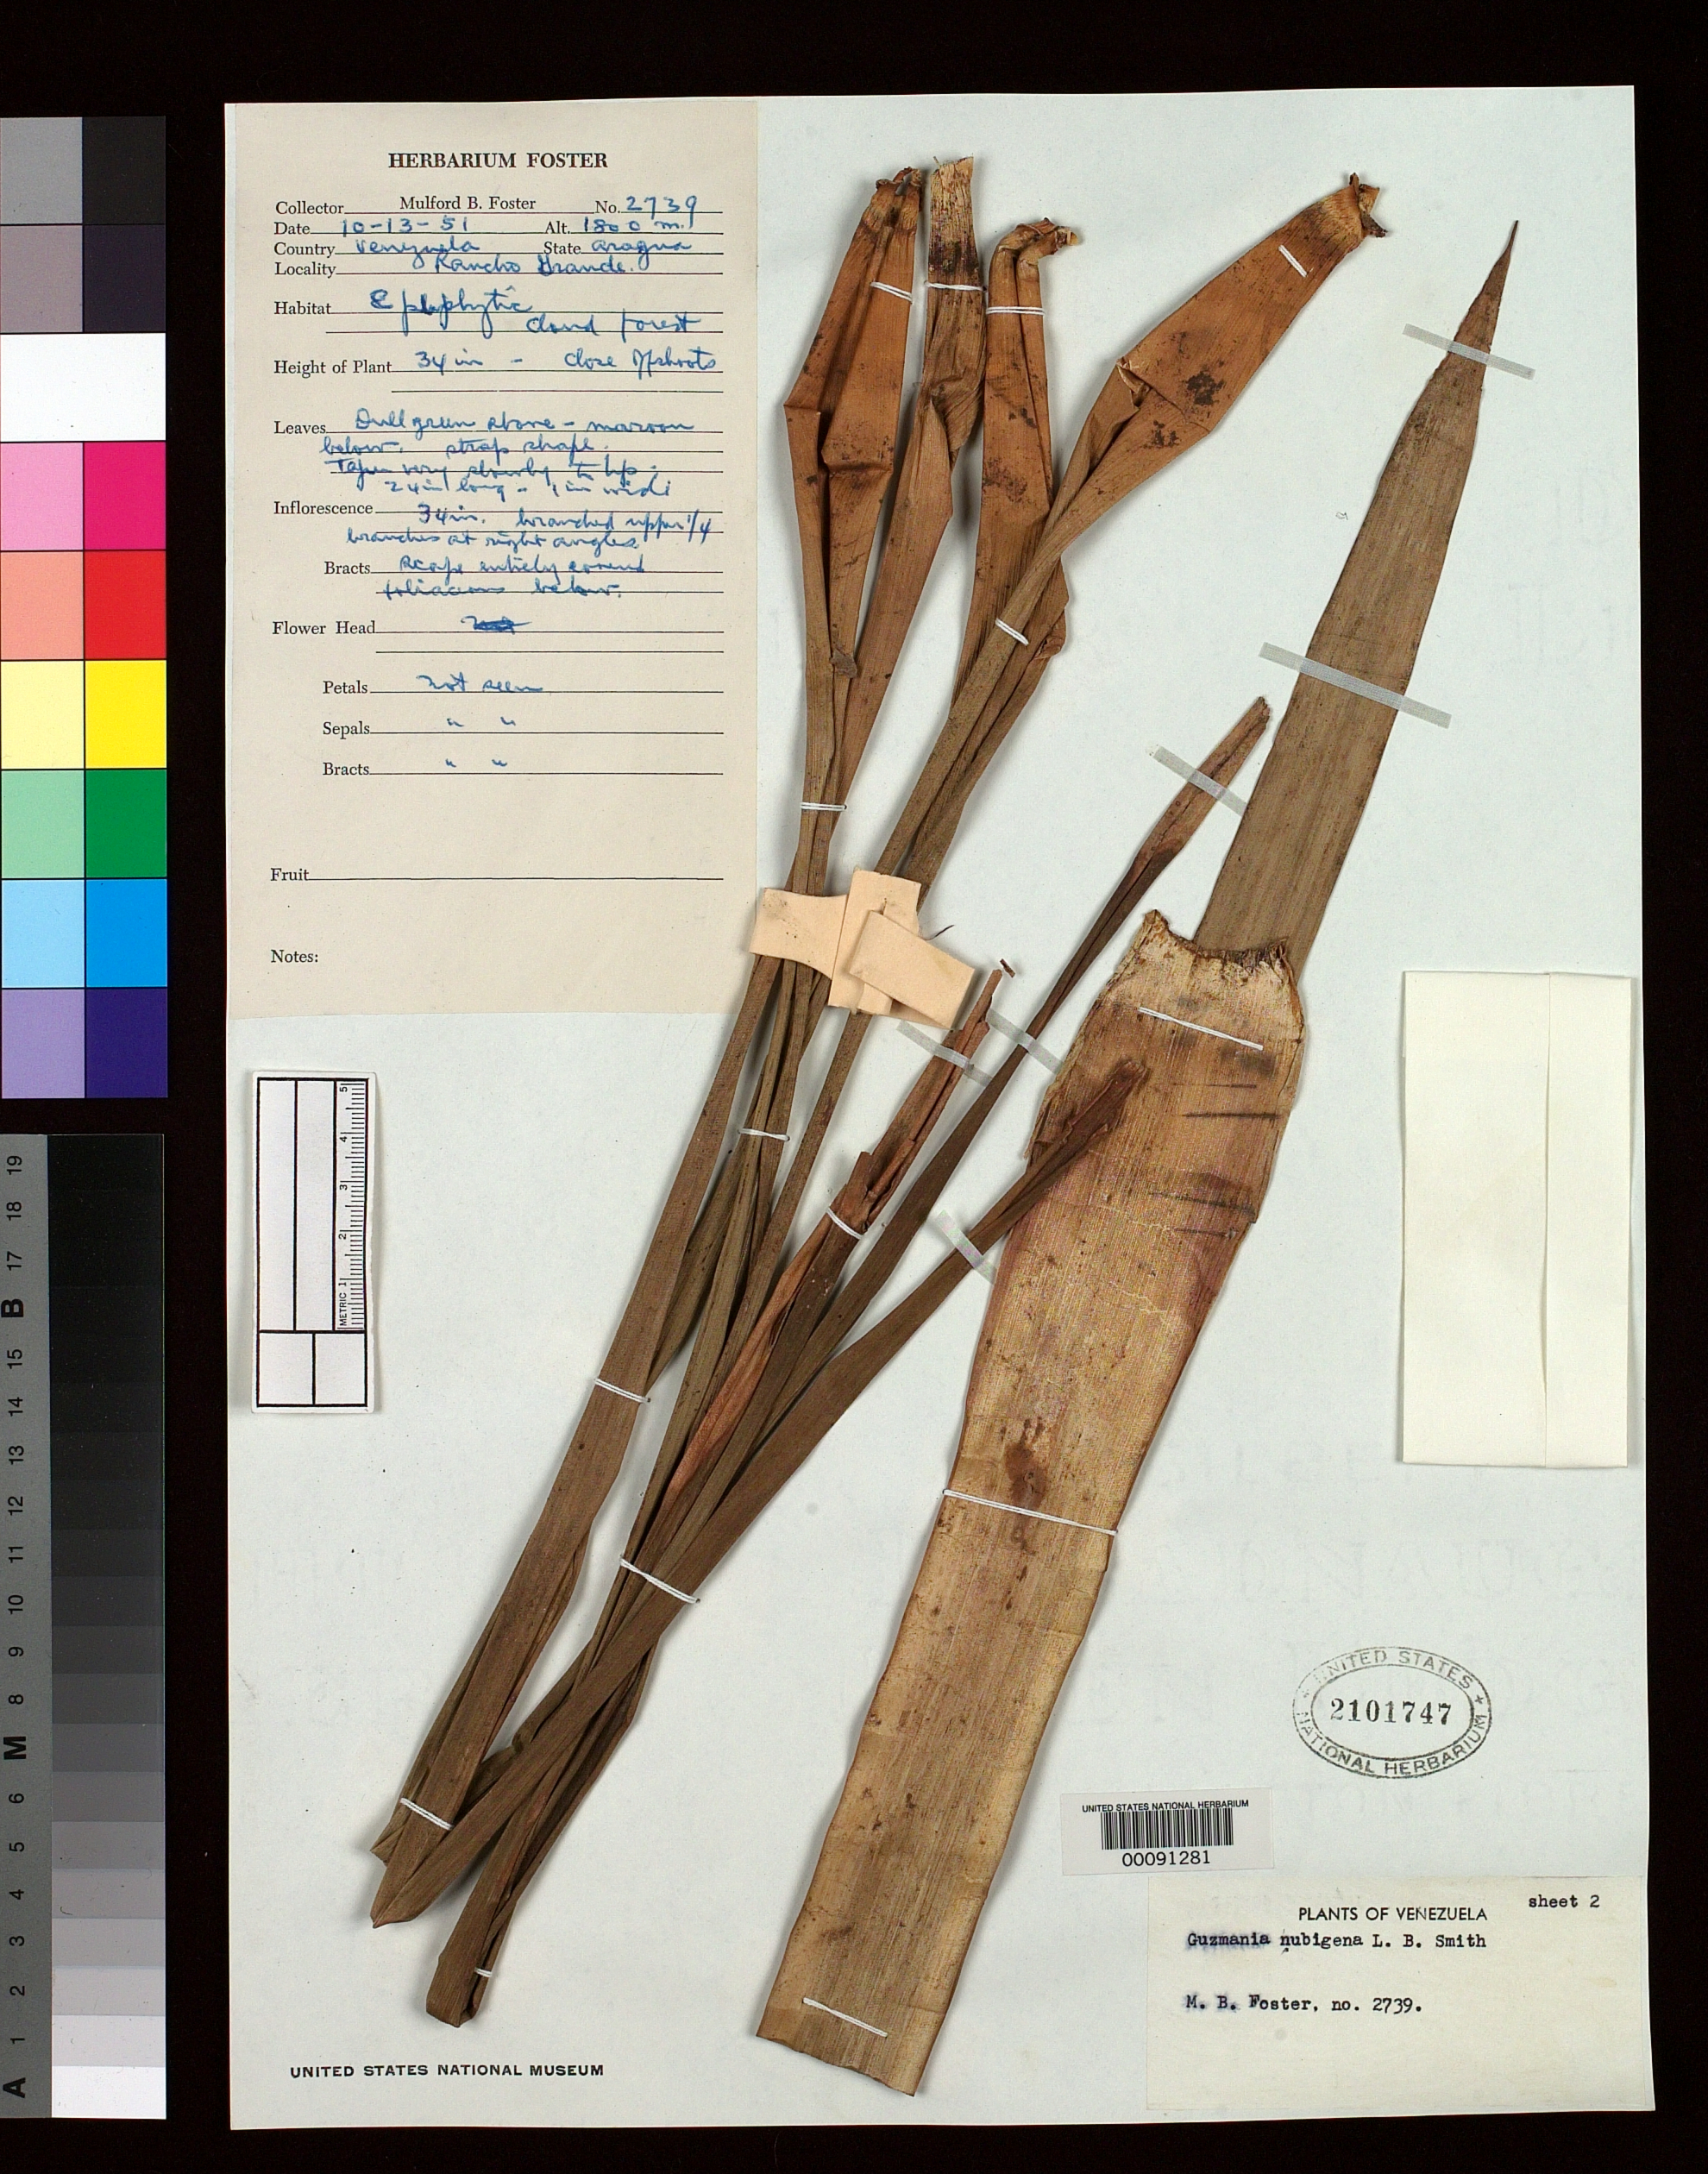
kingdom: Plantae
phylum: Tracheophyta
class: Liliopsida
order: Poales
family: Bromeliaceae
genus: Guzmania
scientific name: Guzmania nubigena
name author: L.B. Sm.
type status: Holotype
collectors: M. B. Foster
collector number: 2739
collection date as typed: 13 Oct 1951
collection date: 1951-10-13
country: Venezuela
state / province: Aragua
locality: Rancho Grande.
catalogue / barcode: US 2101747